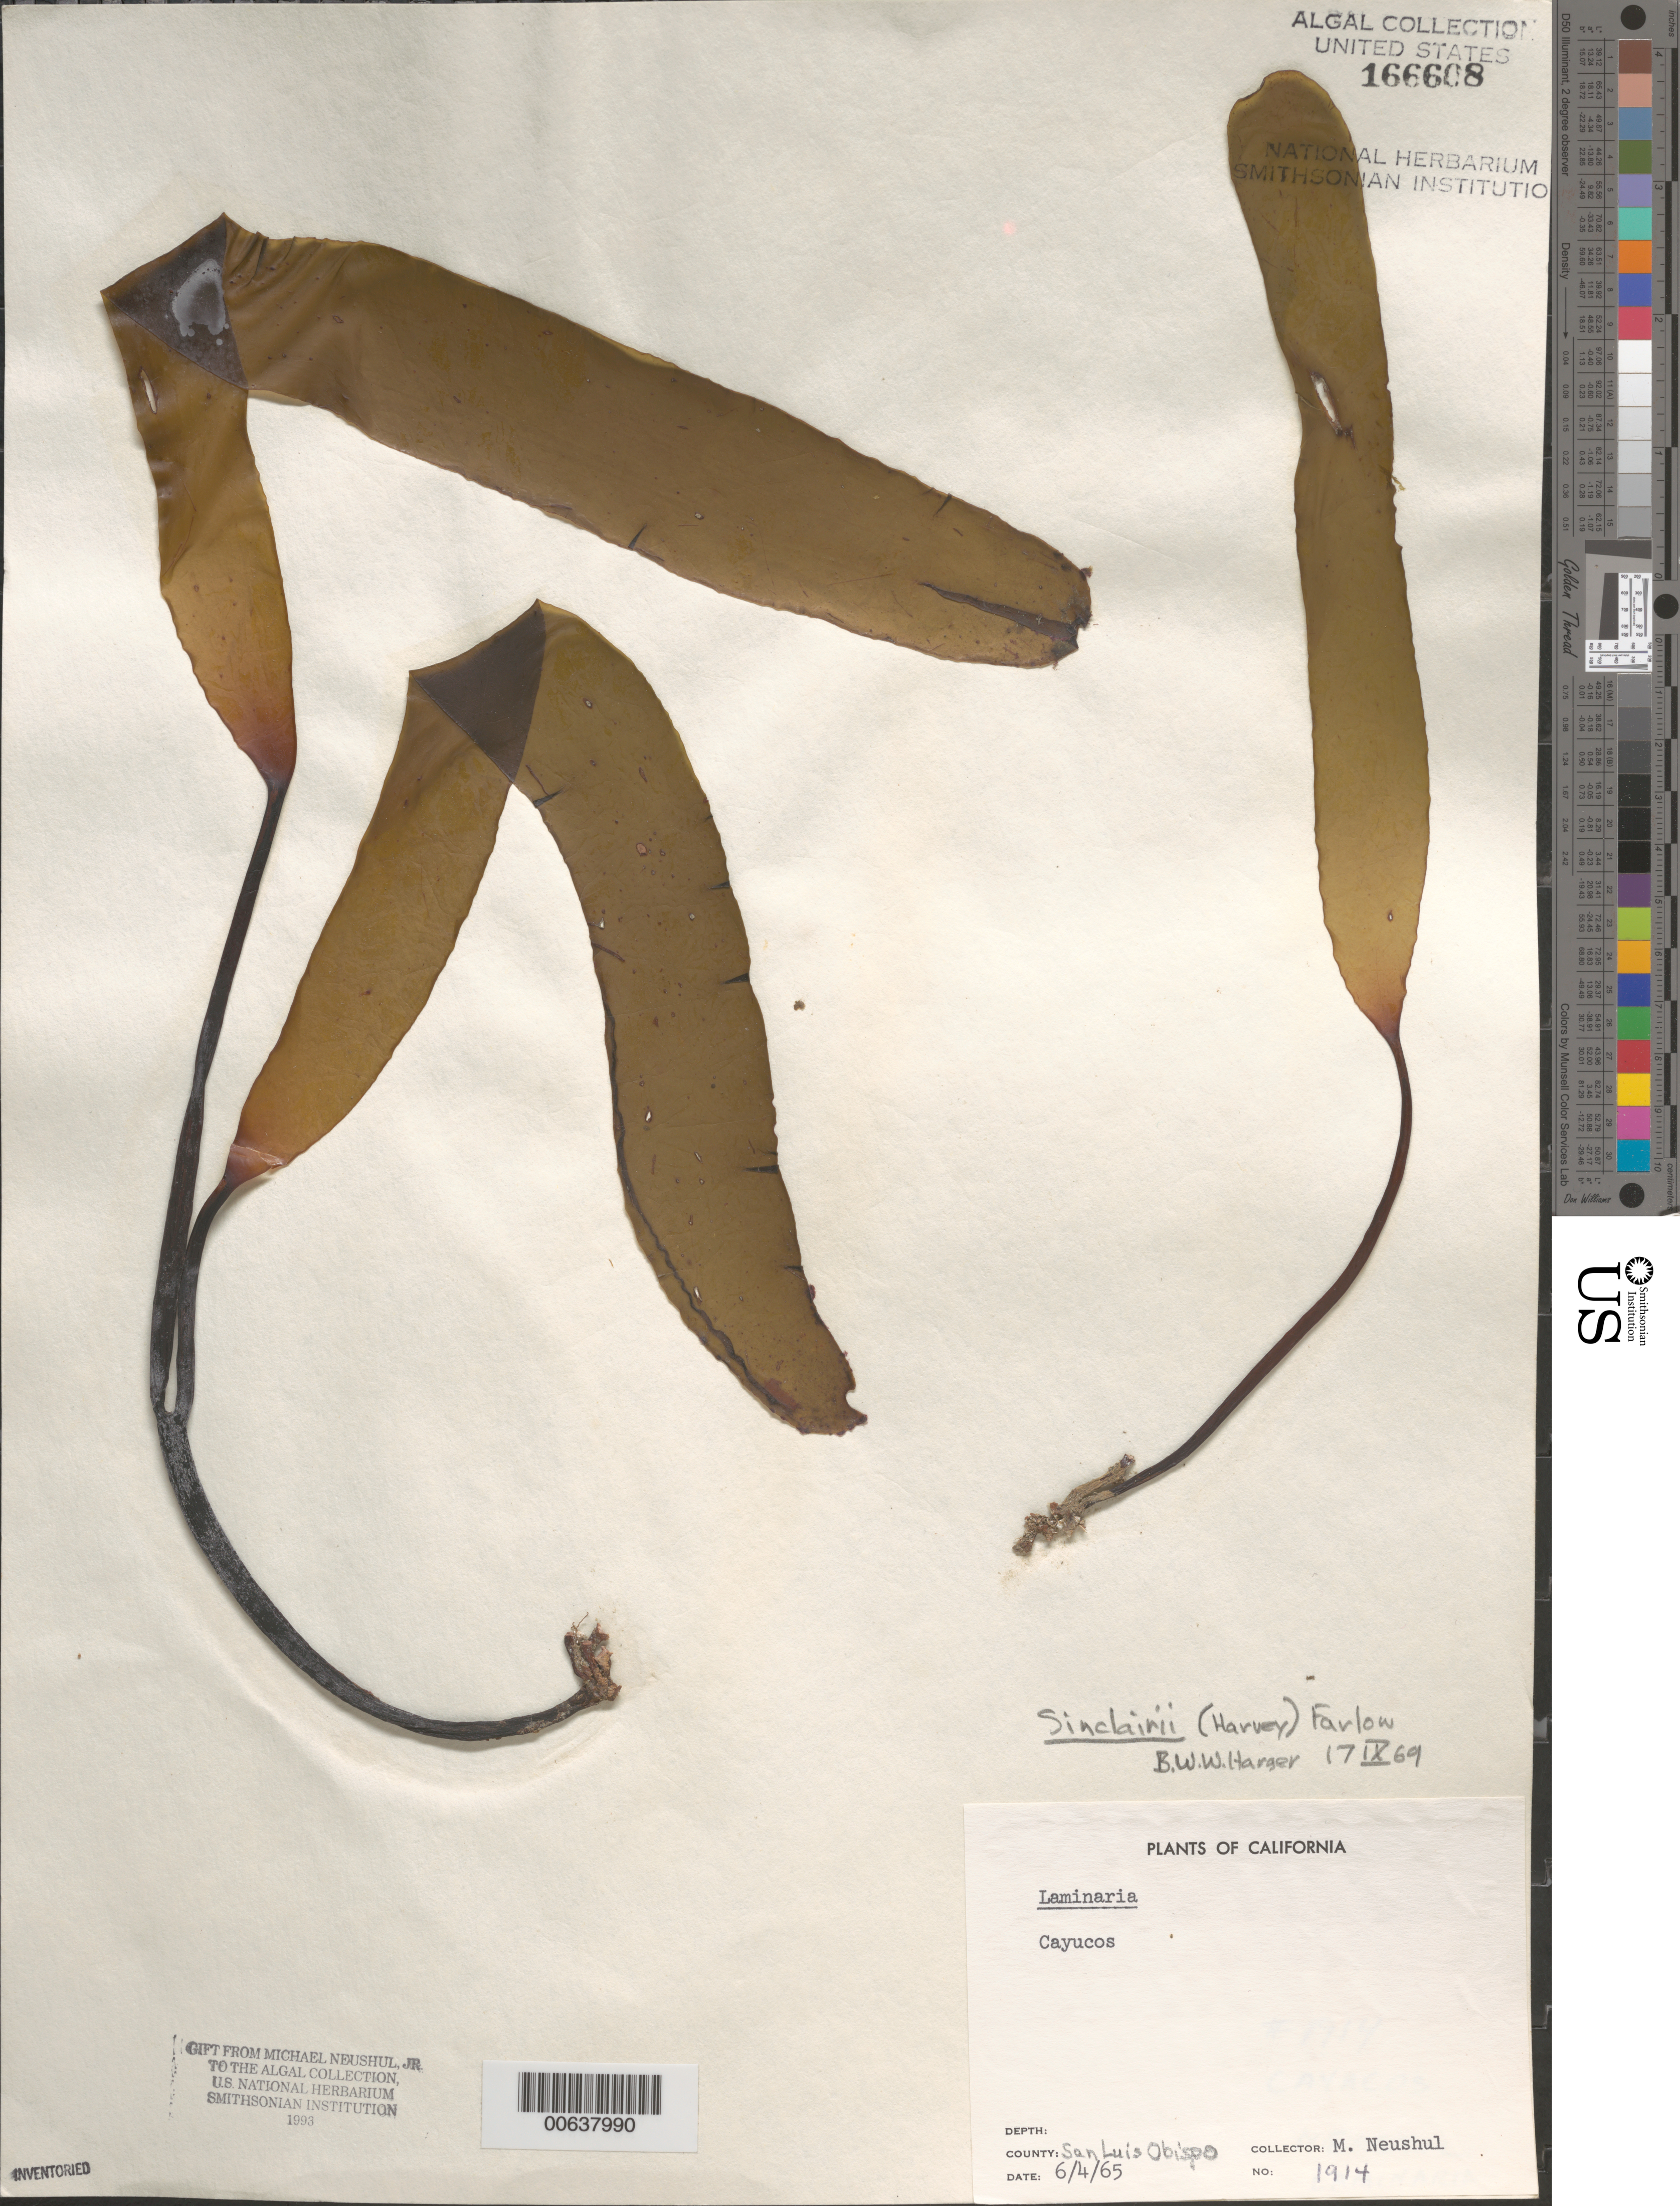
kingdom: Chromista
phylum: Ochrophyta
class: Phaeophyceae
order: Laminariales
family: Laminariaceae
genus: Laminaria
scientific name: Laminaria sinclairii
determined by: Harger, B. W. W.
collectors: M. Neushul, E. Y. Dawson & A. Dahl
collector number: Neushul 1914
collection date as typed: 04 Jun 1965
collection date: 1965-06-04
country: United States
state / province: California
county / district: San Luis Obispo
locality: Cayucos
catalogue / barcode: US 166608